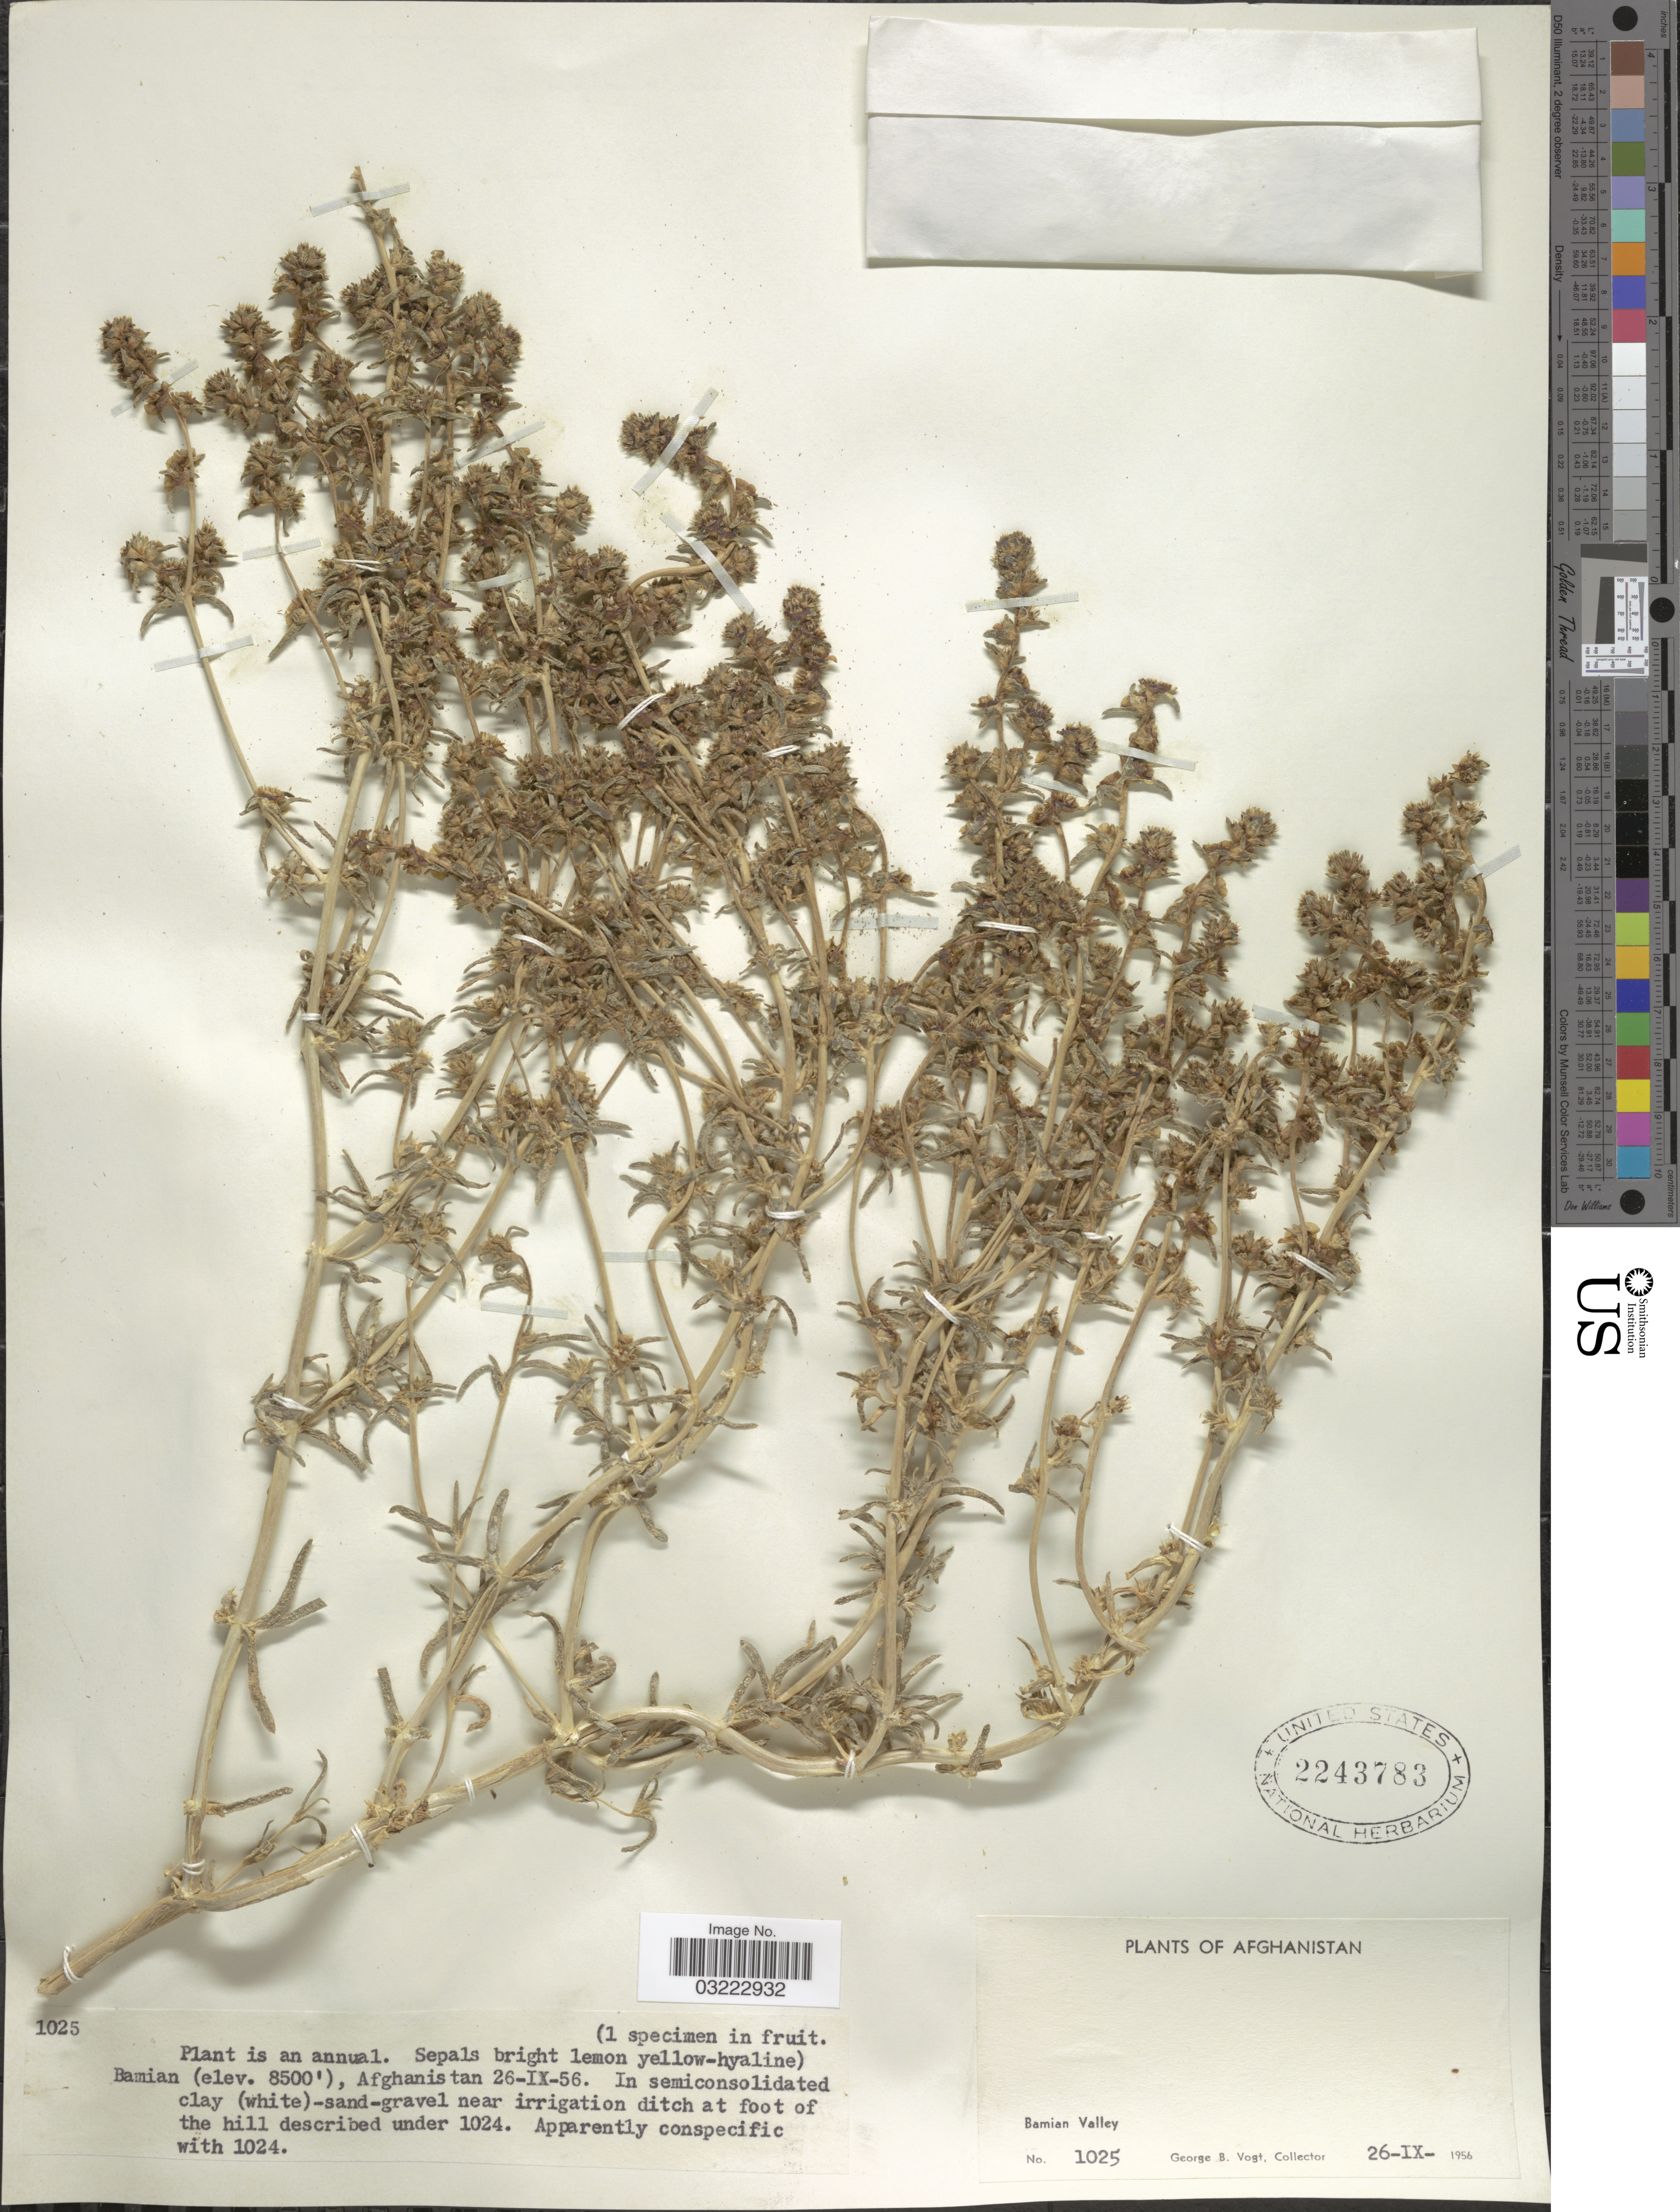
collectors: G. B. Vogt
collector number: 1025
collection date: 1956-09-26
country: Afghanistan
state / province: Bamian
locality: Bamian Valley. Bamian.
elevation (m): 2591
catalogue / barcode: US 2243783